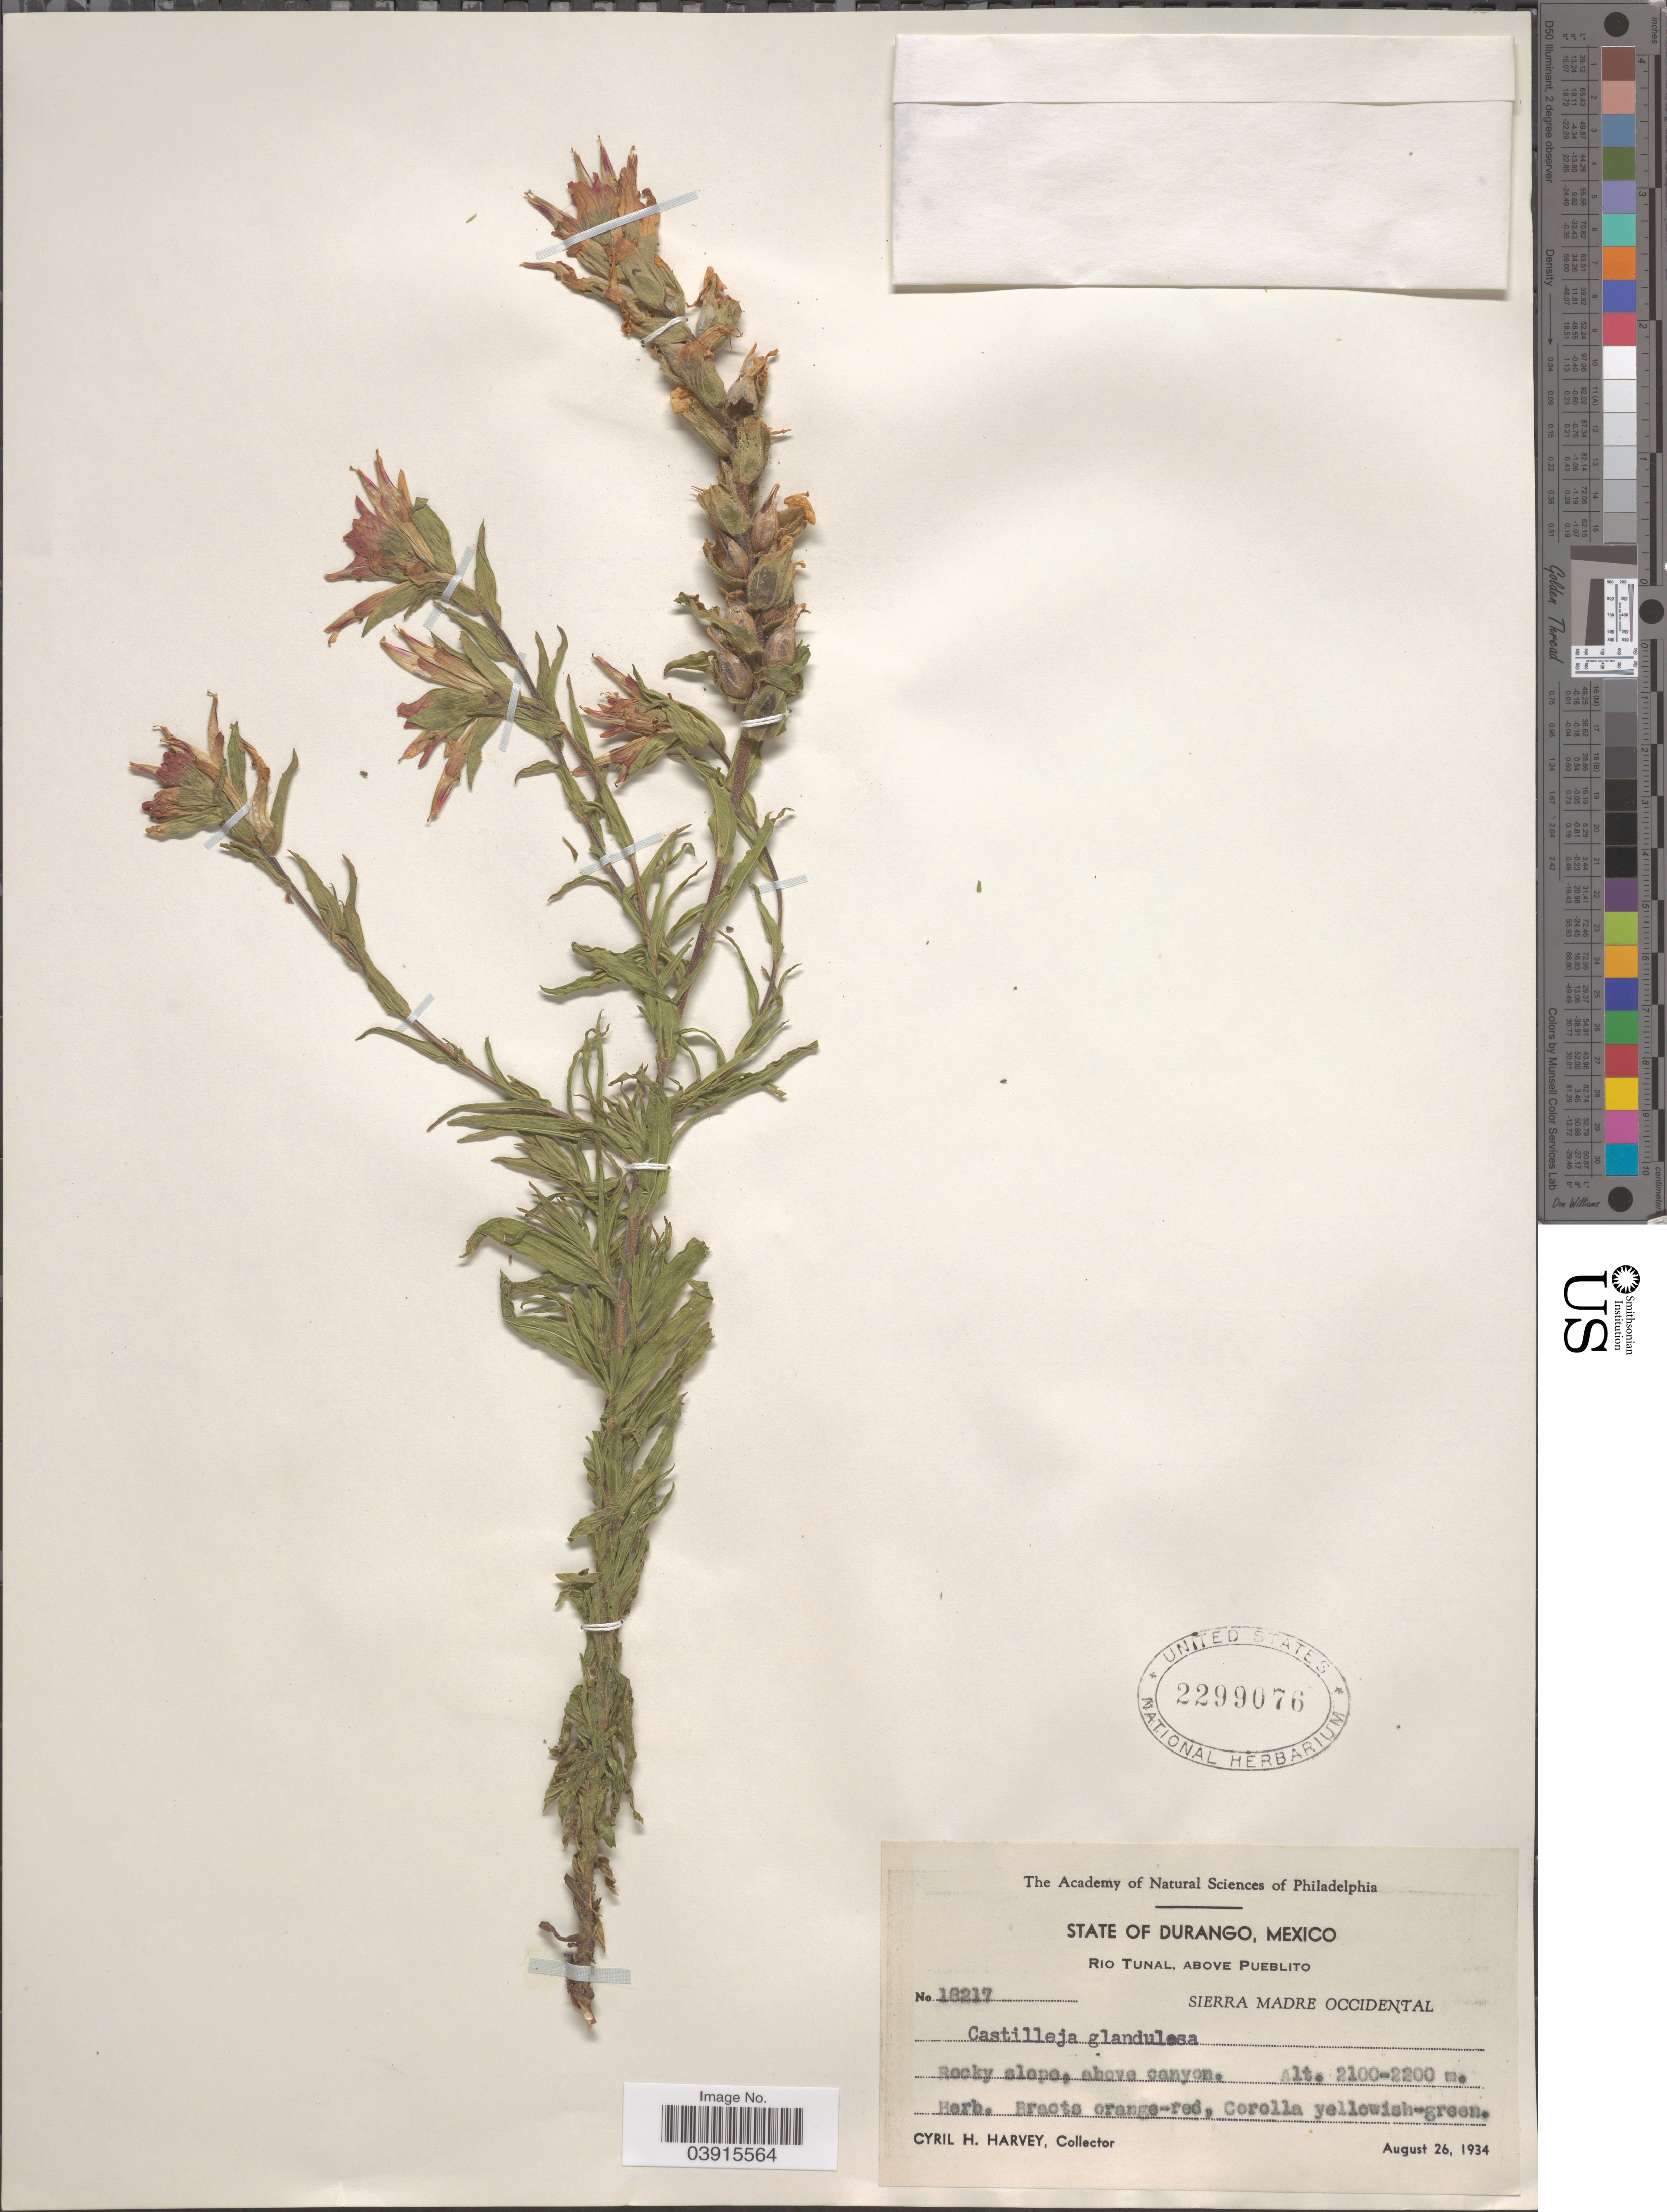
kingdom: Plantae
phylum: Tracheophyta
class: Magnoliopsida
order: Lamiales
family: Orobanchaceae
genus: Castilleja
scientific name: Castilleja scorzonerifolia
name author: Kunth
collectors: C. H. Harvey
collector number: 18217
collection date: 1934-08-26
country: Mexico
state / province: Durango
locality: Rio Tunal, above Pueblito. Sierra Madre Occidental.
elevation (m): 2100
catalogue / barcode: US 2299076